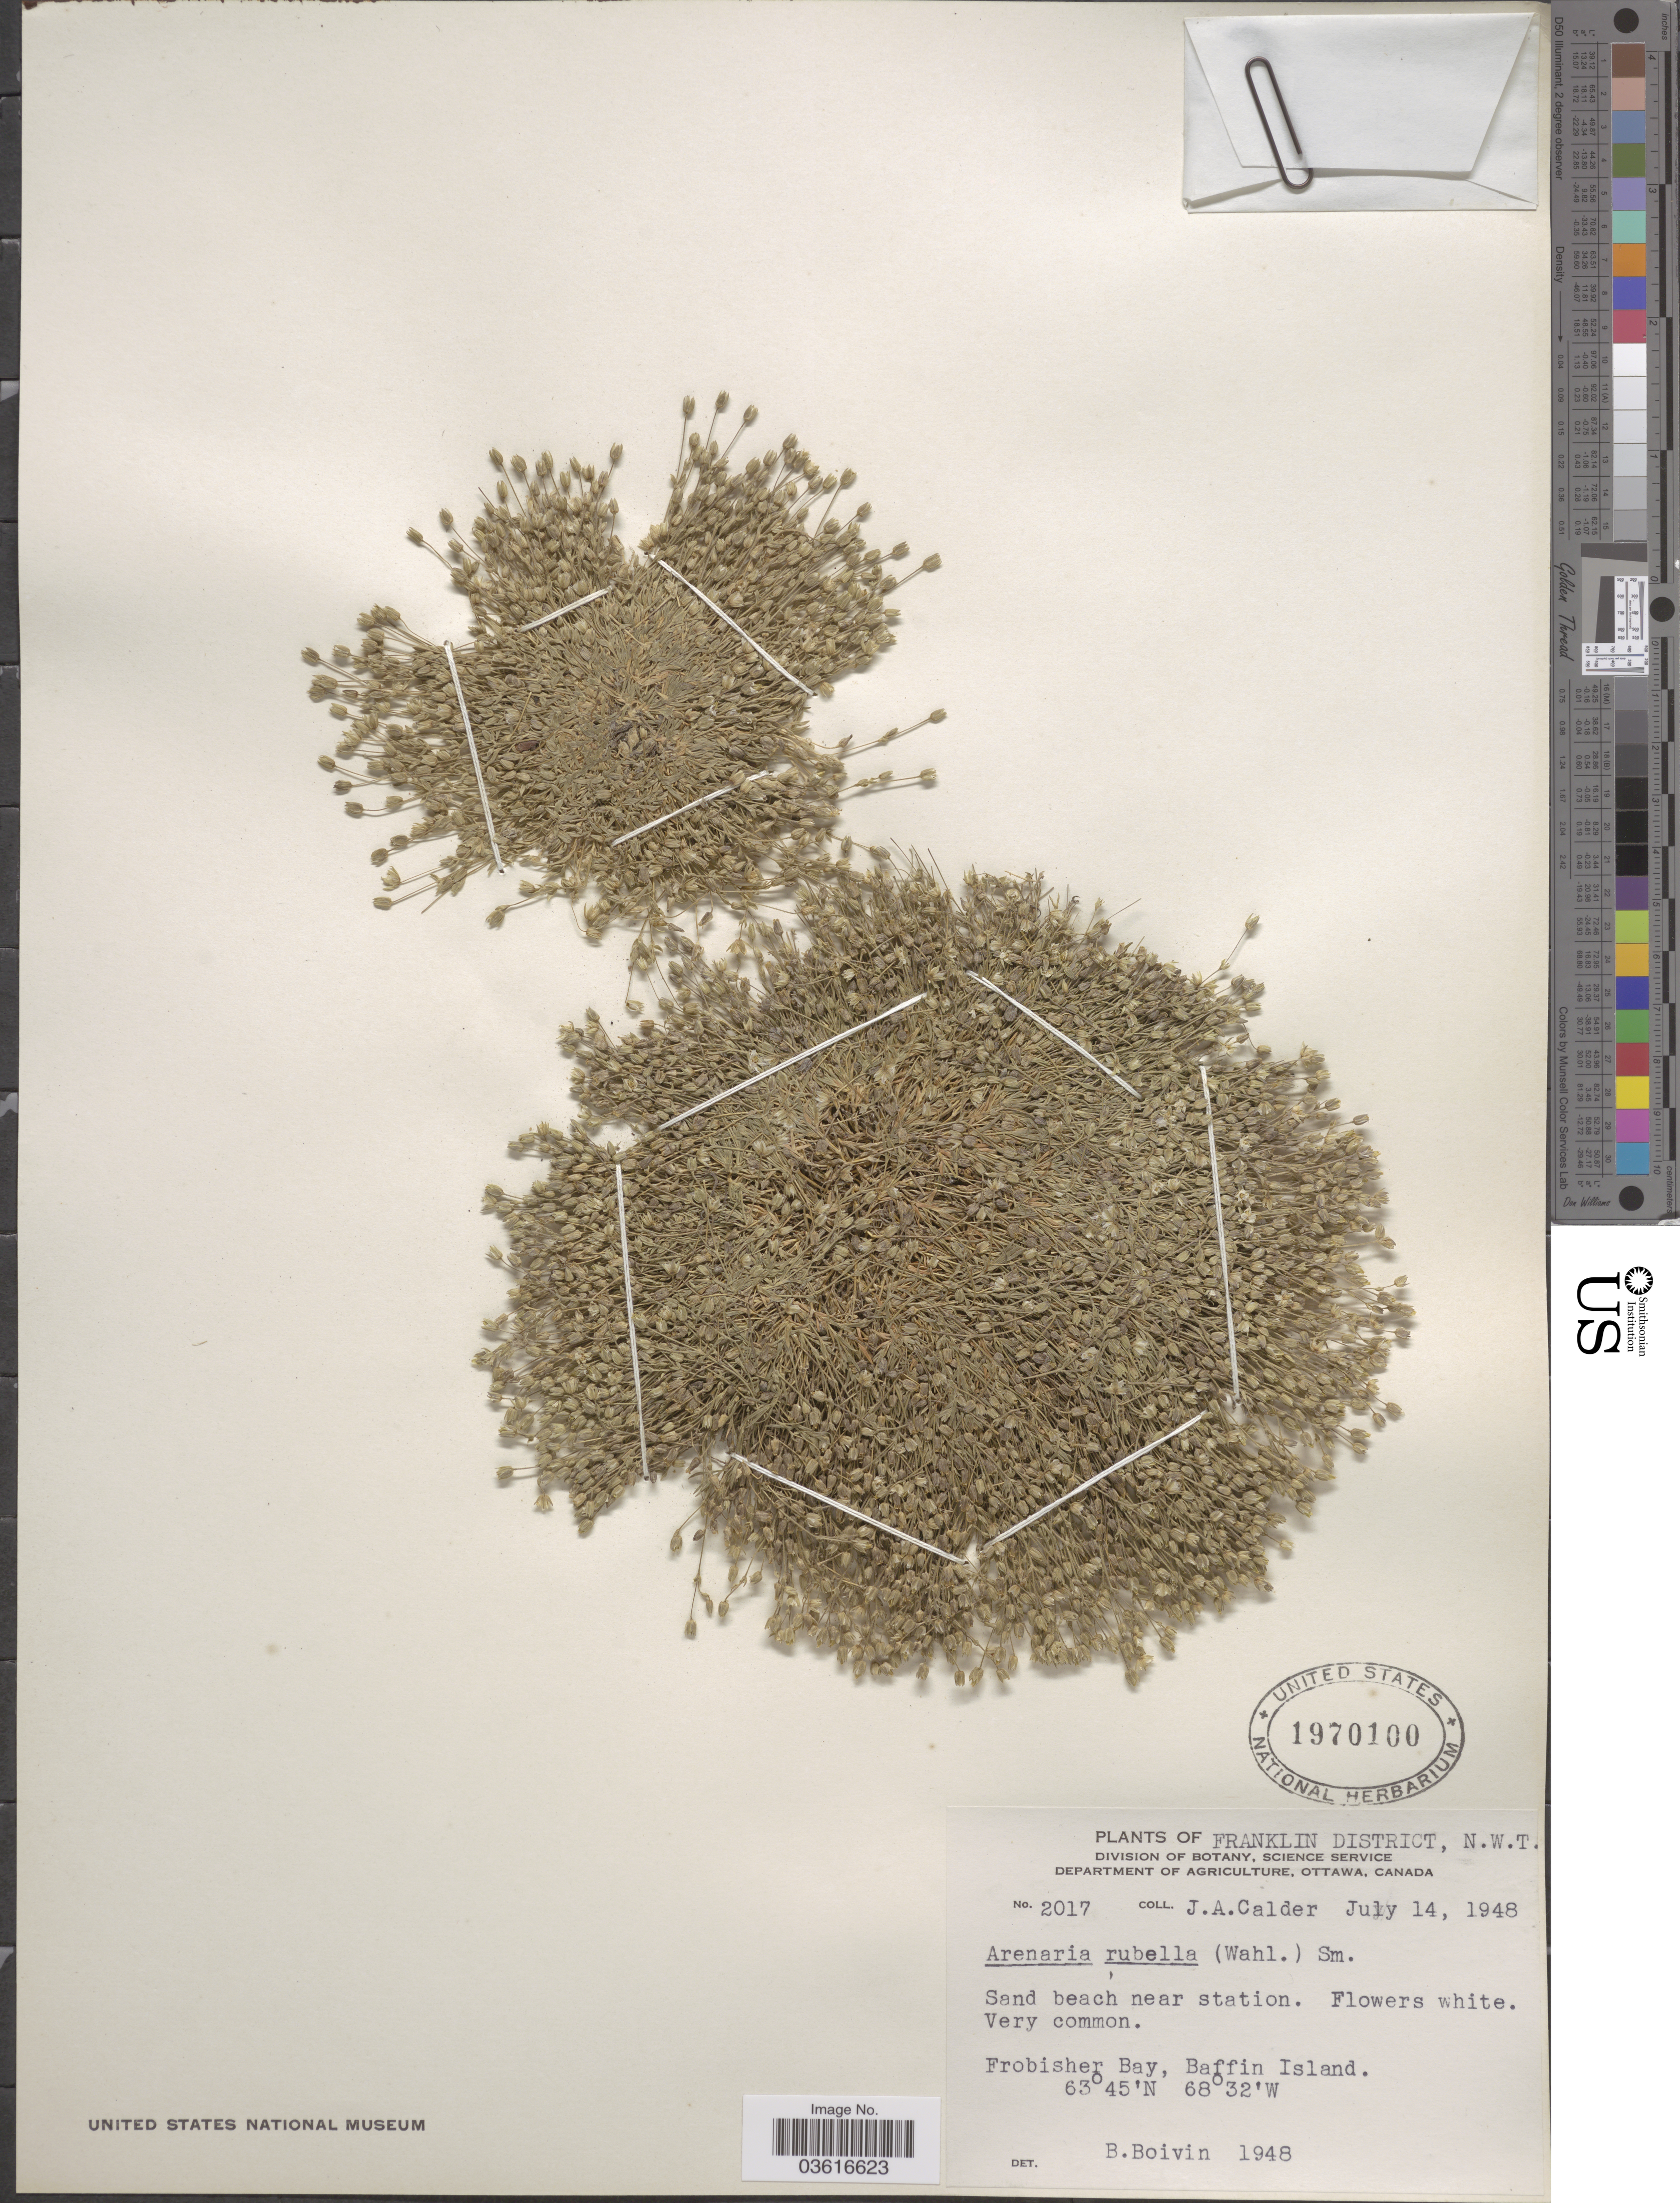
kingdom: Plantae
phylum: Tracheophyta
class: Magnoliopsida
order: Caryophyllales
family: Caryophyllaceae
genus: Minuartia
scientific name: Minuartia rubella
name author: (Wahlenb.) Hiern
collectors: J. A. Calder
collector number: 2017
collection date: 1948-07-14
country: Canada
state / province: Northwest Territories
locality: Franklin District. Frobisher Bay, Baffin Island.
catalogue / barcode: US 1970100